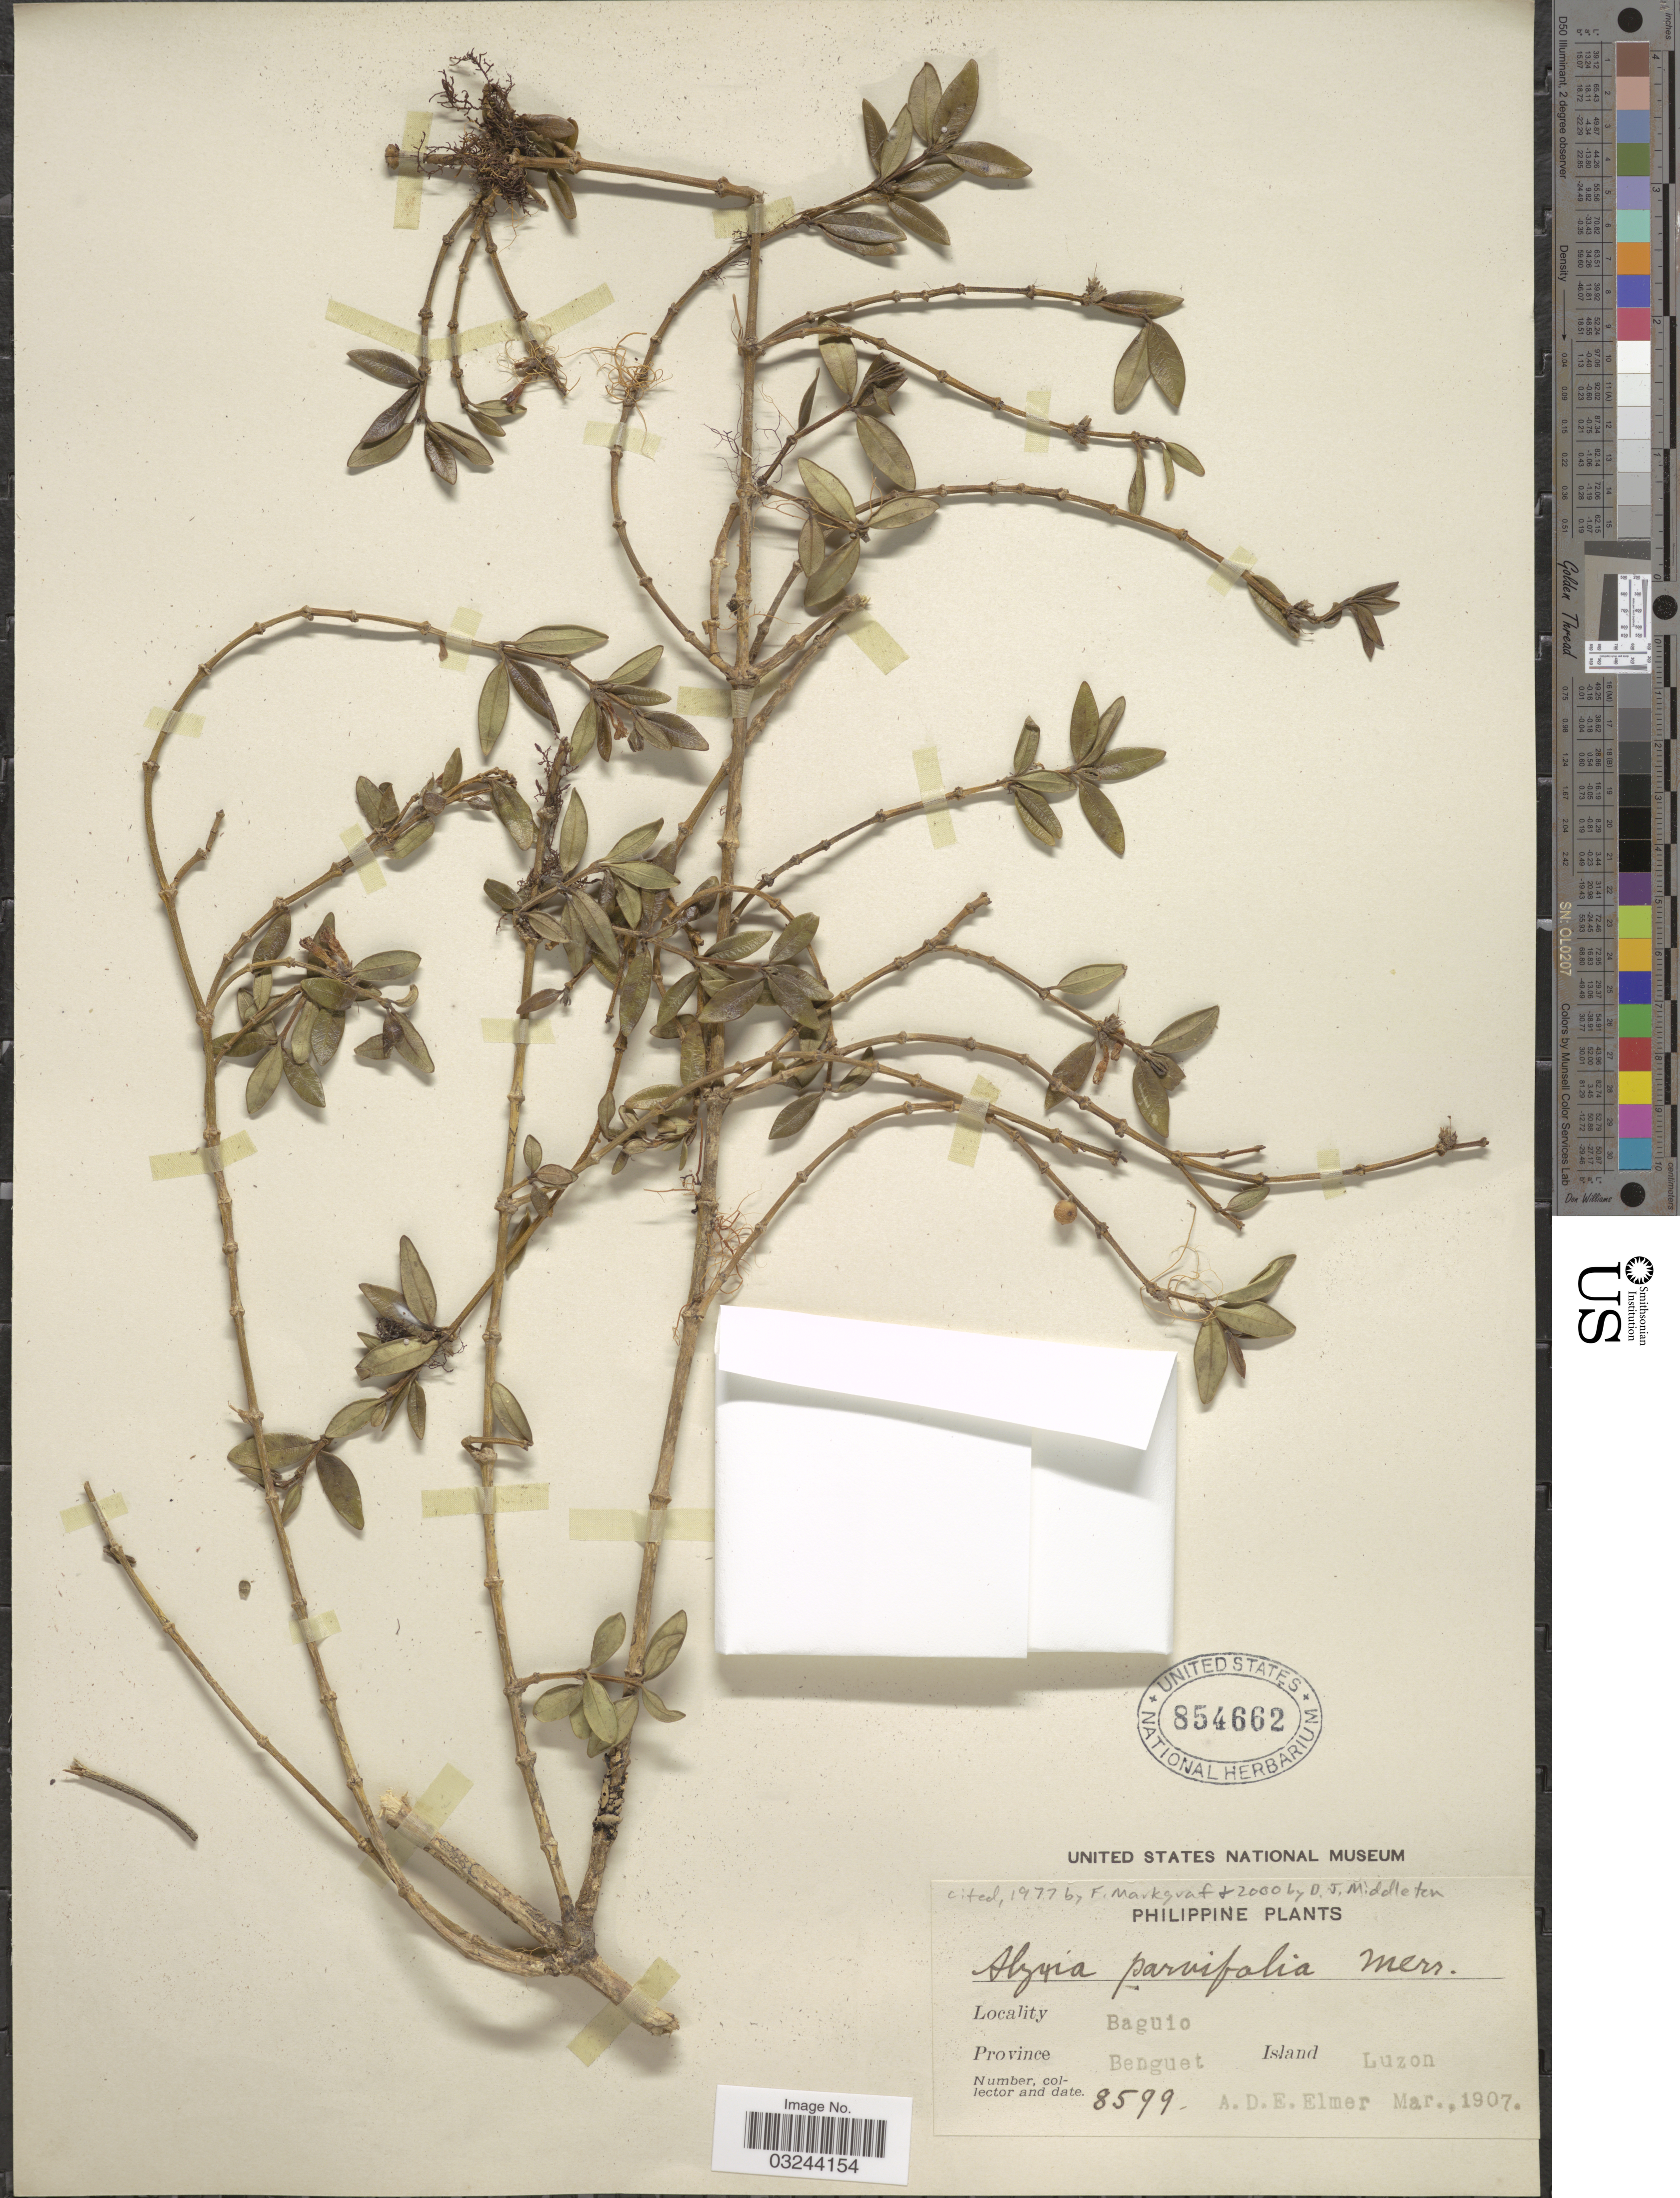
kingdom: Plantae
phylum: Tracheophyta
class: Magnoliopsida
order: Gentianales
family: Apocynaceae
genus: Alyxia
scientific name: Alyxia parvifolia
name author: (Merr.) Merr.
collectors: A. D. E. Elmer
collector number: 8599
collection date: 1907-03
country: Philippines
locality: Baguio, Province Benguet, Island Luzon.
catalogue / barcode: US 854662